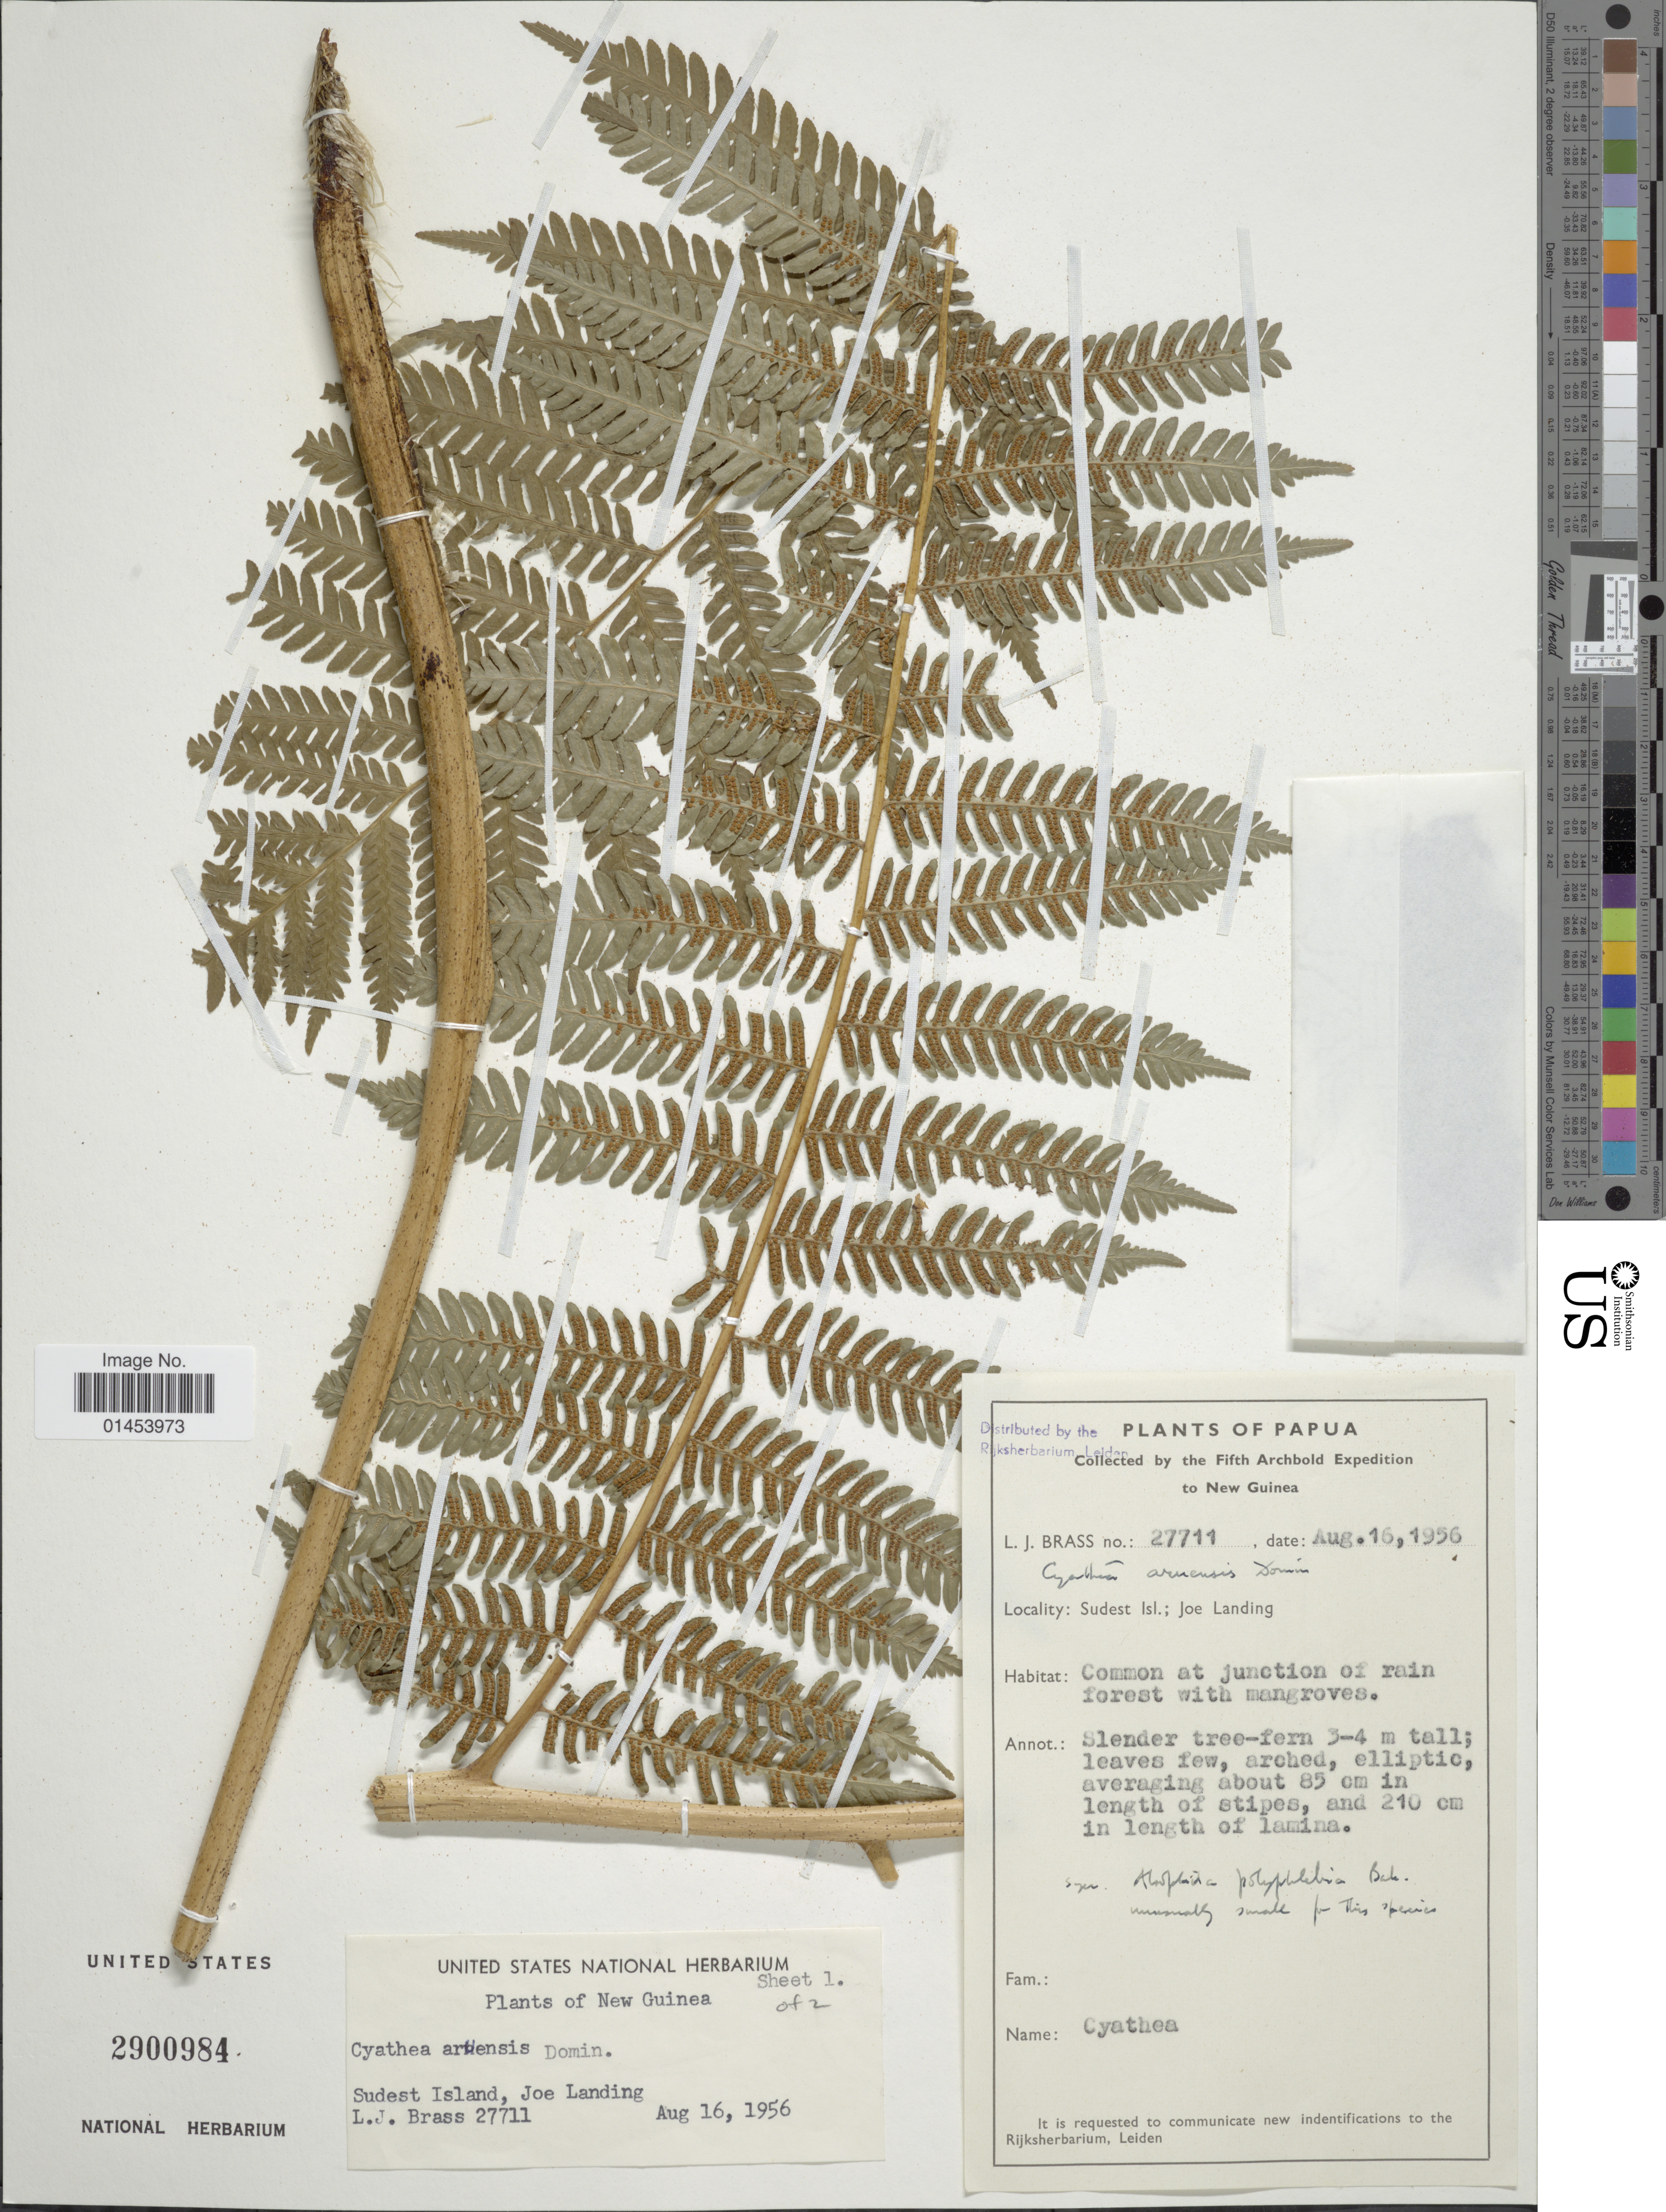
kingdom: Plantae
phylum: Tracheophyta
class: Polypodiopsida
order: Cyatheales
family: Cyatheaceae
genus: Cyathea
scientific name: Cyathea rumphiana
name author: (Alderw.) Merr.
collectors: L. J. Brass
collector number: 27711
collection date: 1956-08-16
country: Papua New Guinea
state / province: Milne Bay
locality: Sudest Isl.; Joe Landing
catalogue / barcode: US 2900984